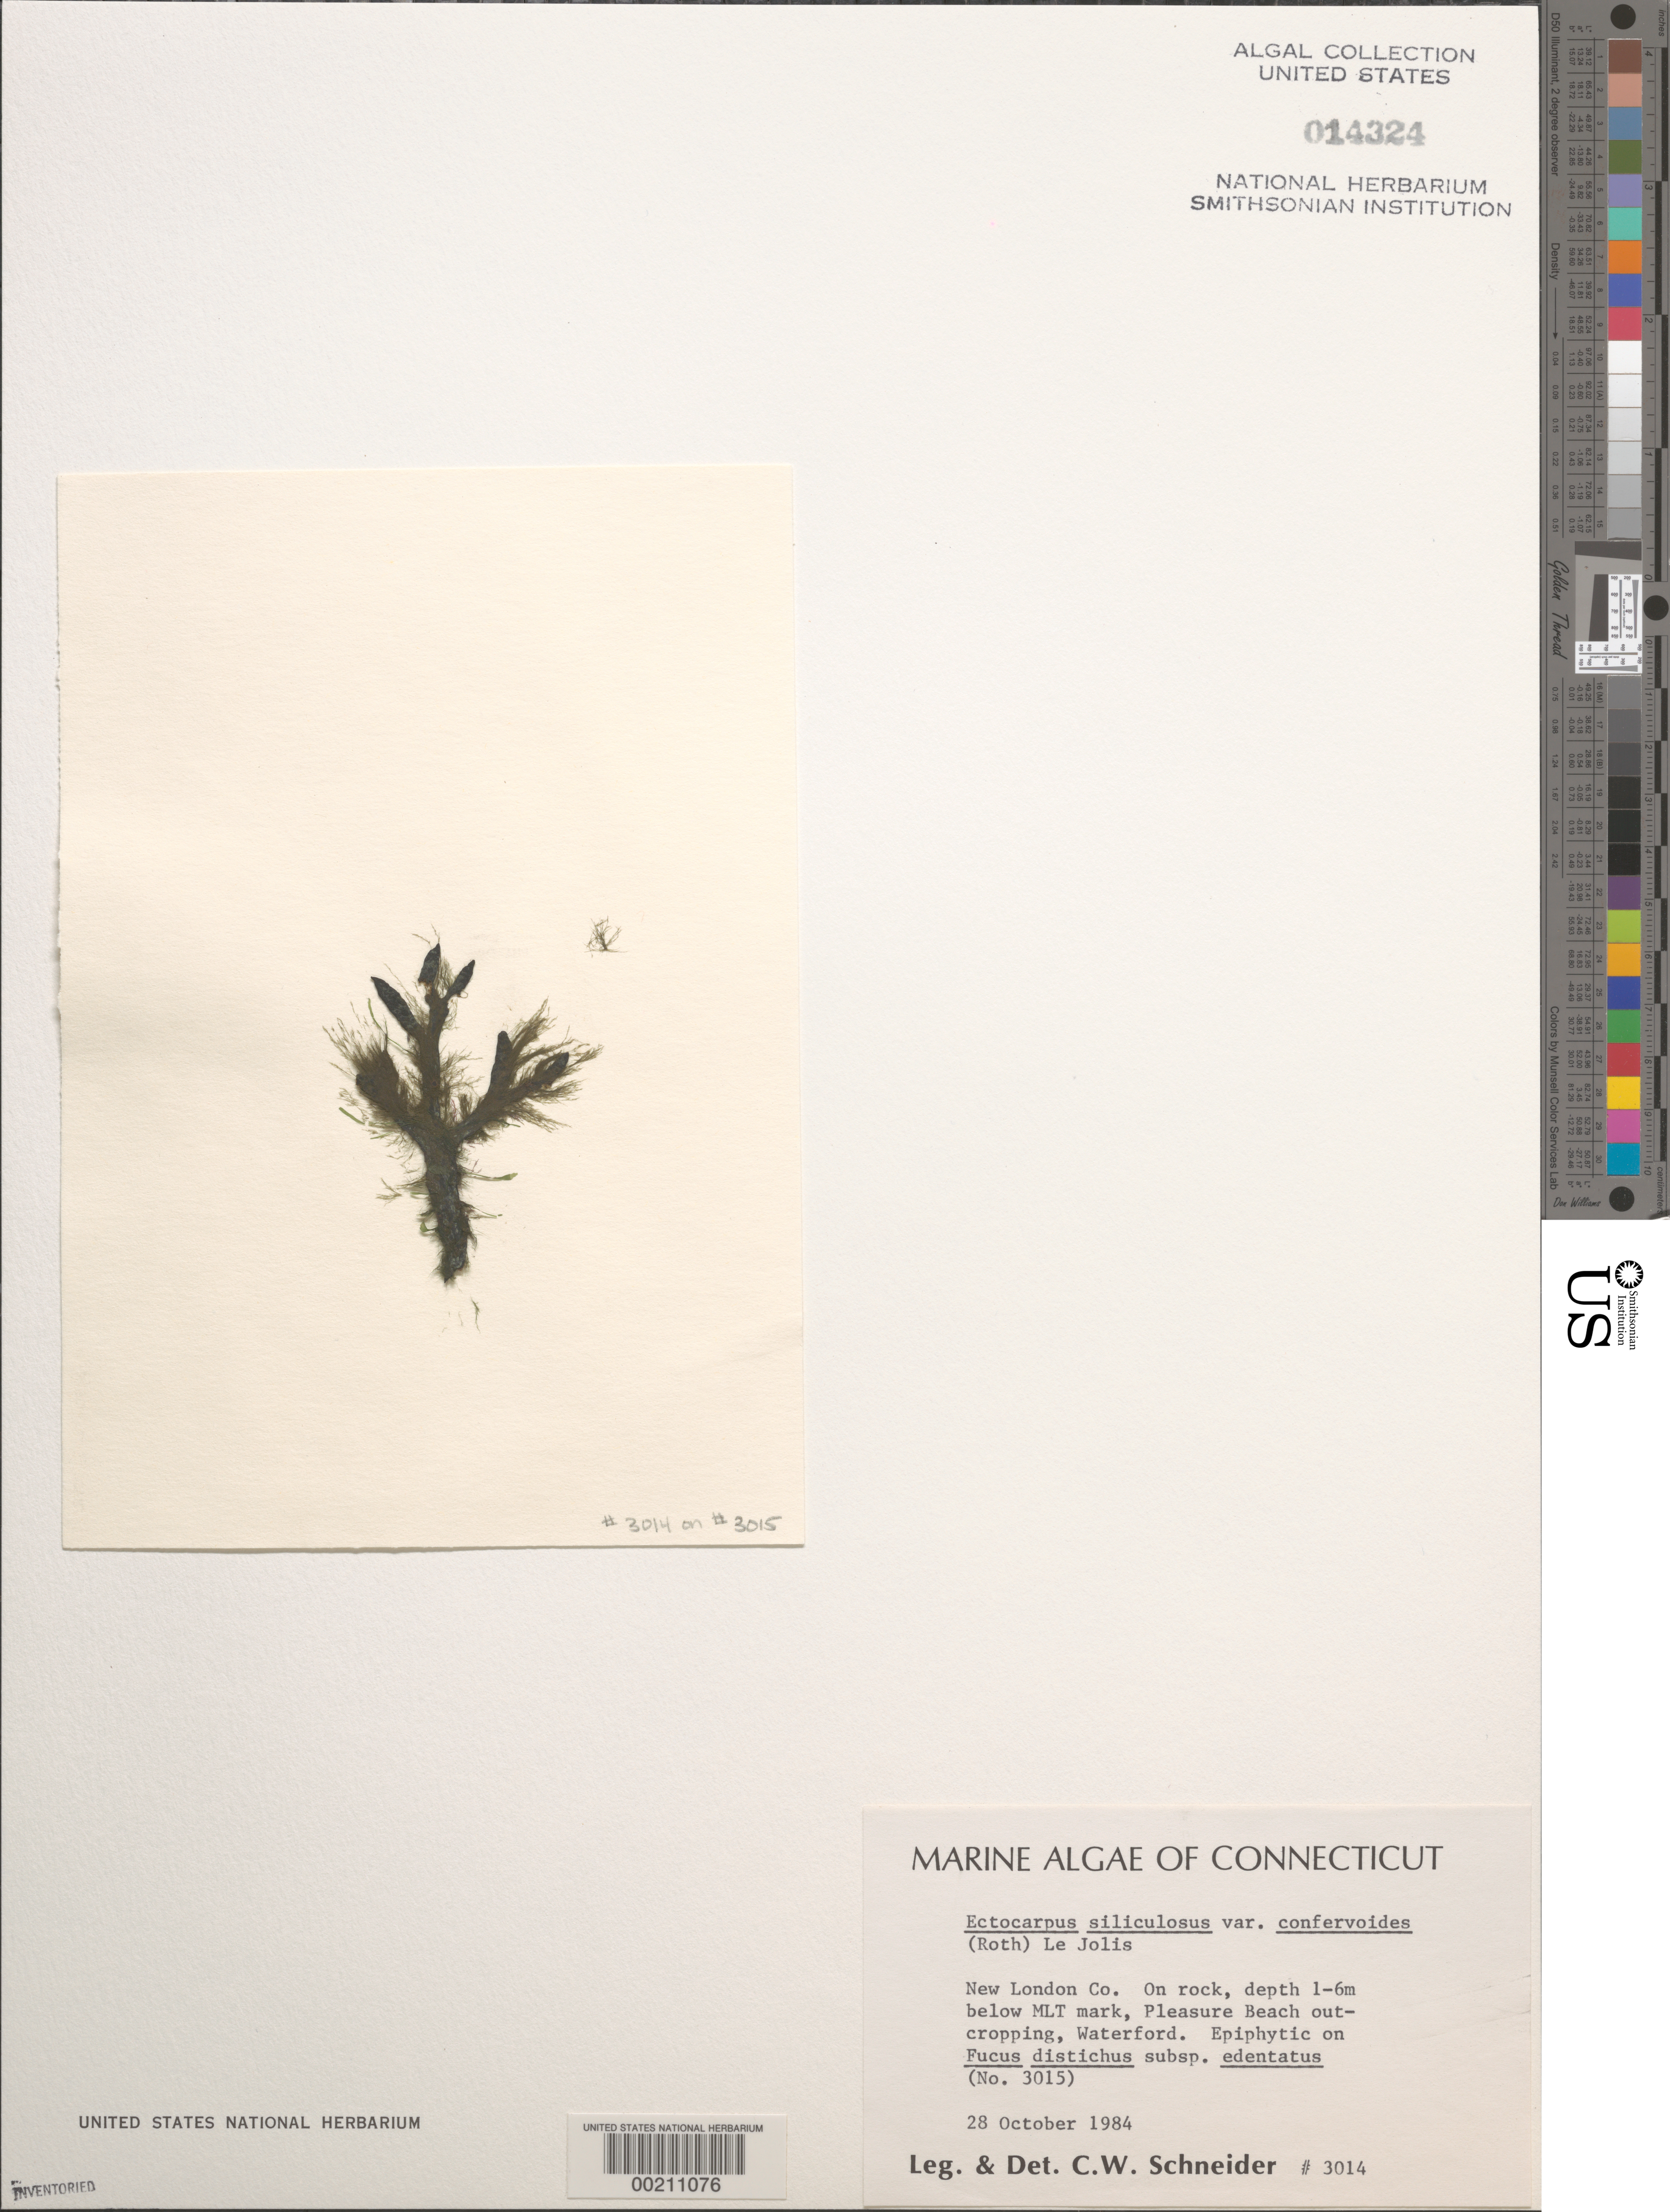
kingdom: Chromista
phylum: Ochrophyta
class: Phaeophyceae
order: Ectocarpales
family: Ectocarpaceae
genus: Ectocarpus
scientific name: Ectocarpus siliculosus var. confervoides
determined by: Schneider, C. W.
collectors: C. W. Schneider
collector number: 3014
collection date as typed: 28 Oct 1984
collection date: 1984-10-28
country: United States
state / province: Connecticut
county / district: New London County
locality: Pleasure Beach, Waterford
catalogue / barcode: US 14324